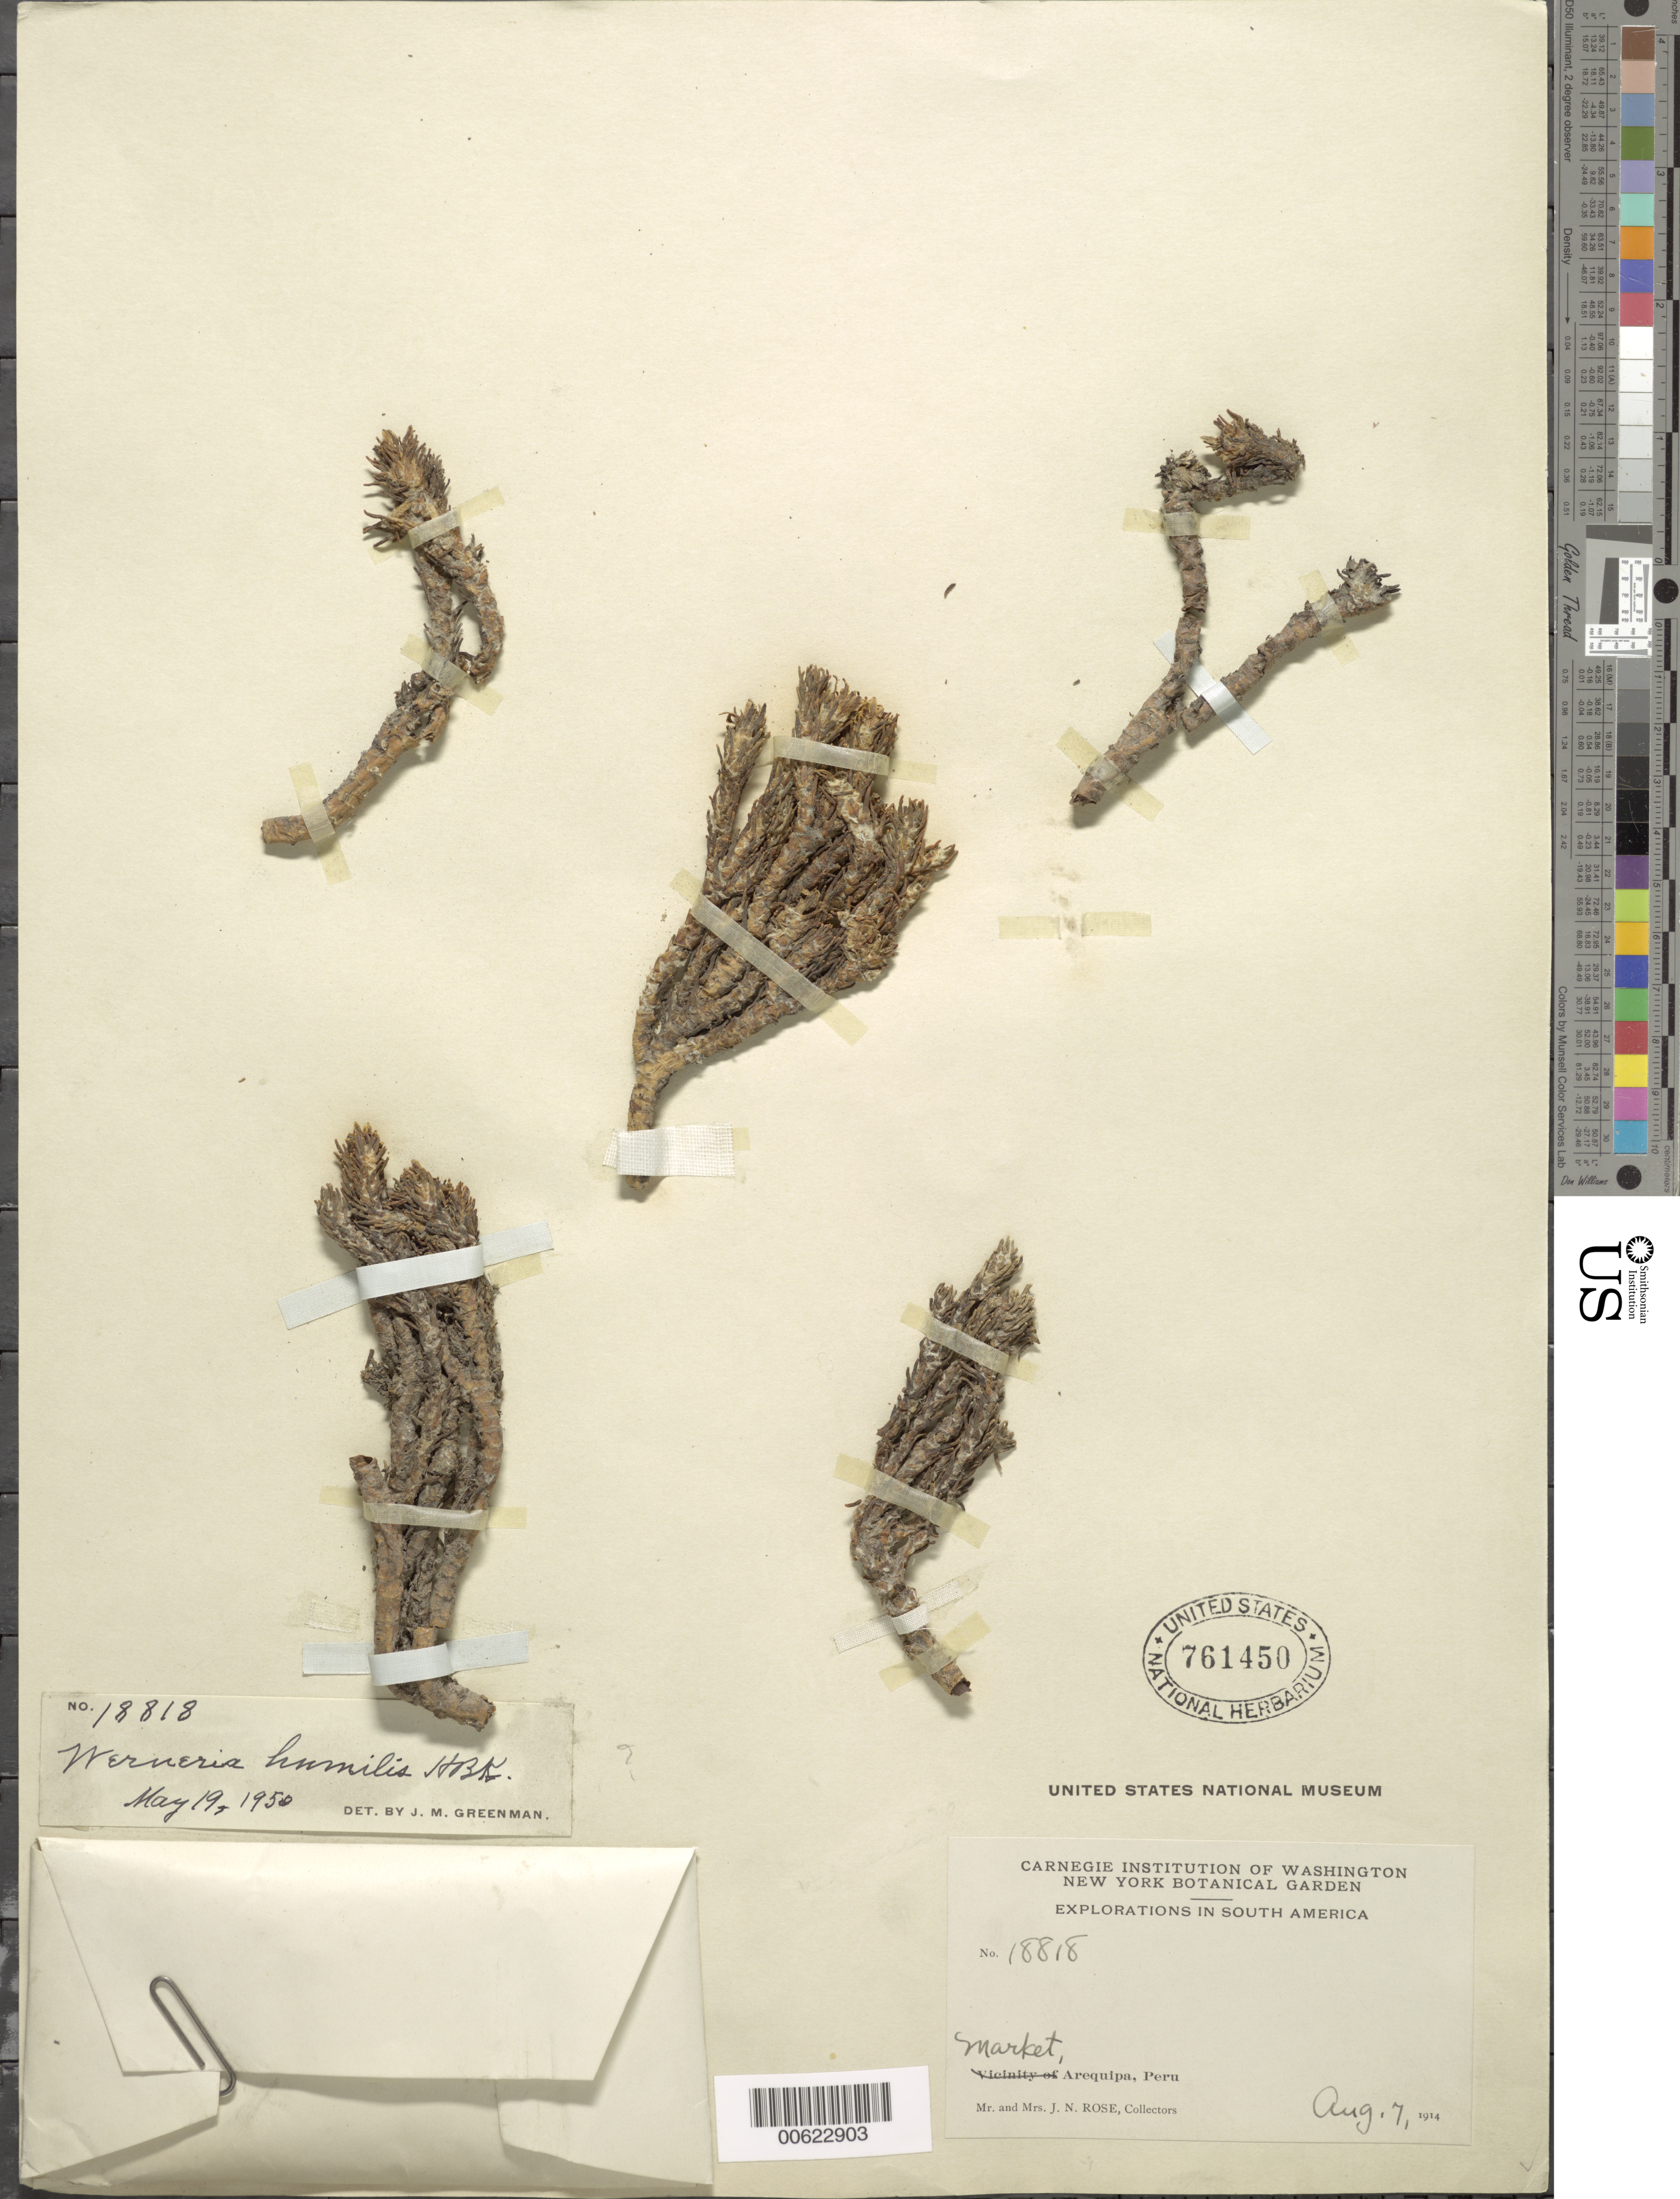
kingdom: Plantae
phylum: Tracheophyta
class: Magnoliopsida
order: Asterales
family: Asteraceae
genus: Xenophyllum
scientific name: Xenophyllum poposum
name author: (Phil.) V.A. Funk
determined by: Funk, Vicki A., (BOT), Smithsonian Institution - National Museum of Natural History (UNITED STATES)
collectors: J. N. Rose & L. B. Rose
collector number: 18818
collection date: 1914-08-07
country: Peru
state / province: Arequipa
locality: Arequipa, market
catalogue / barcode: US 761450